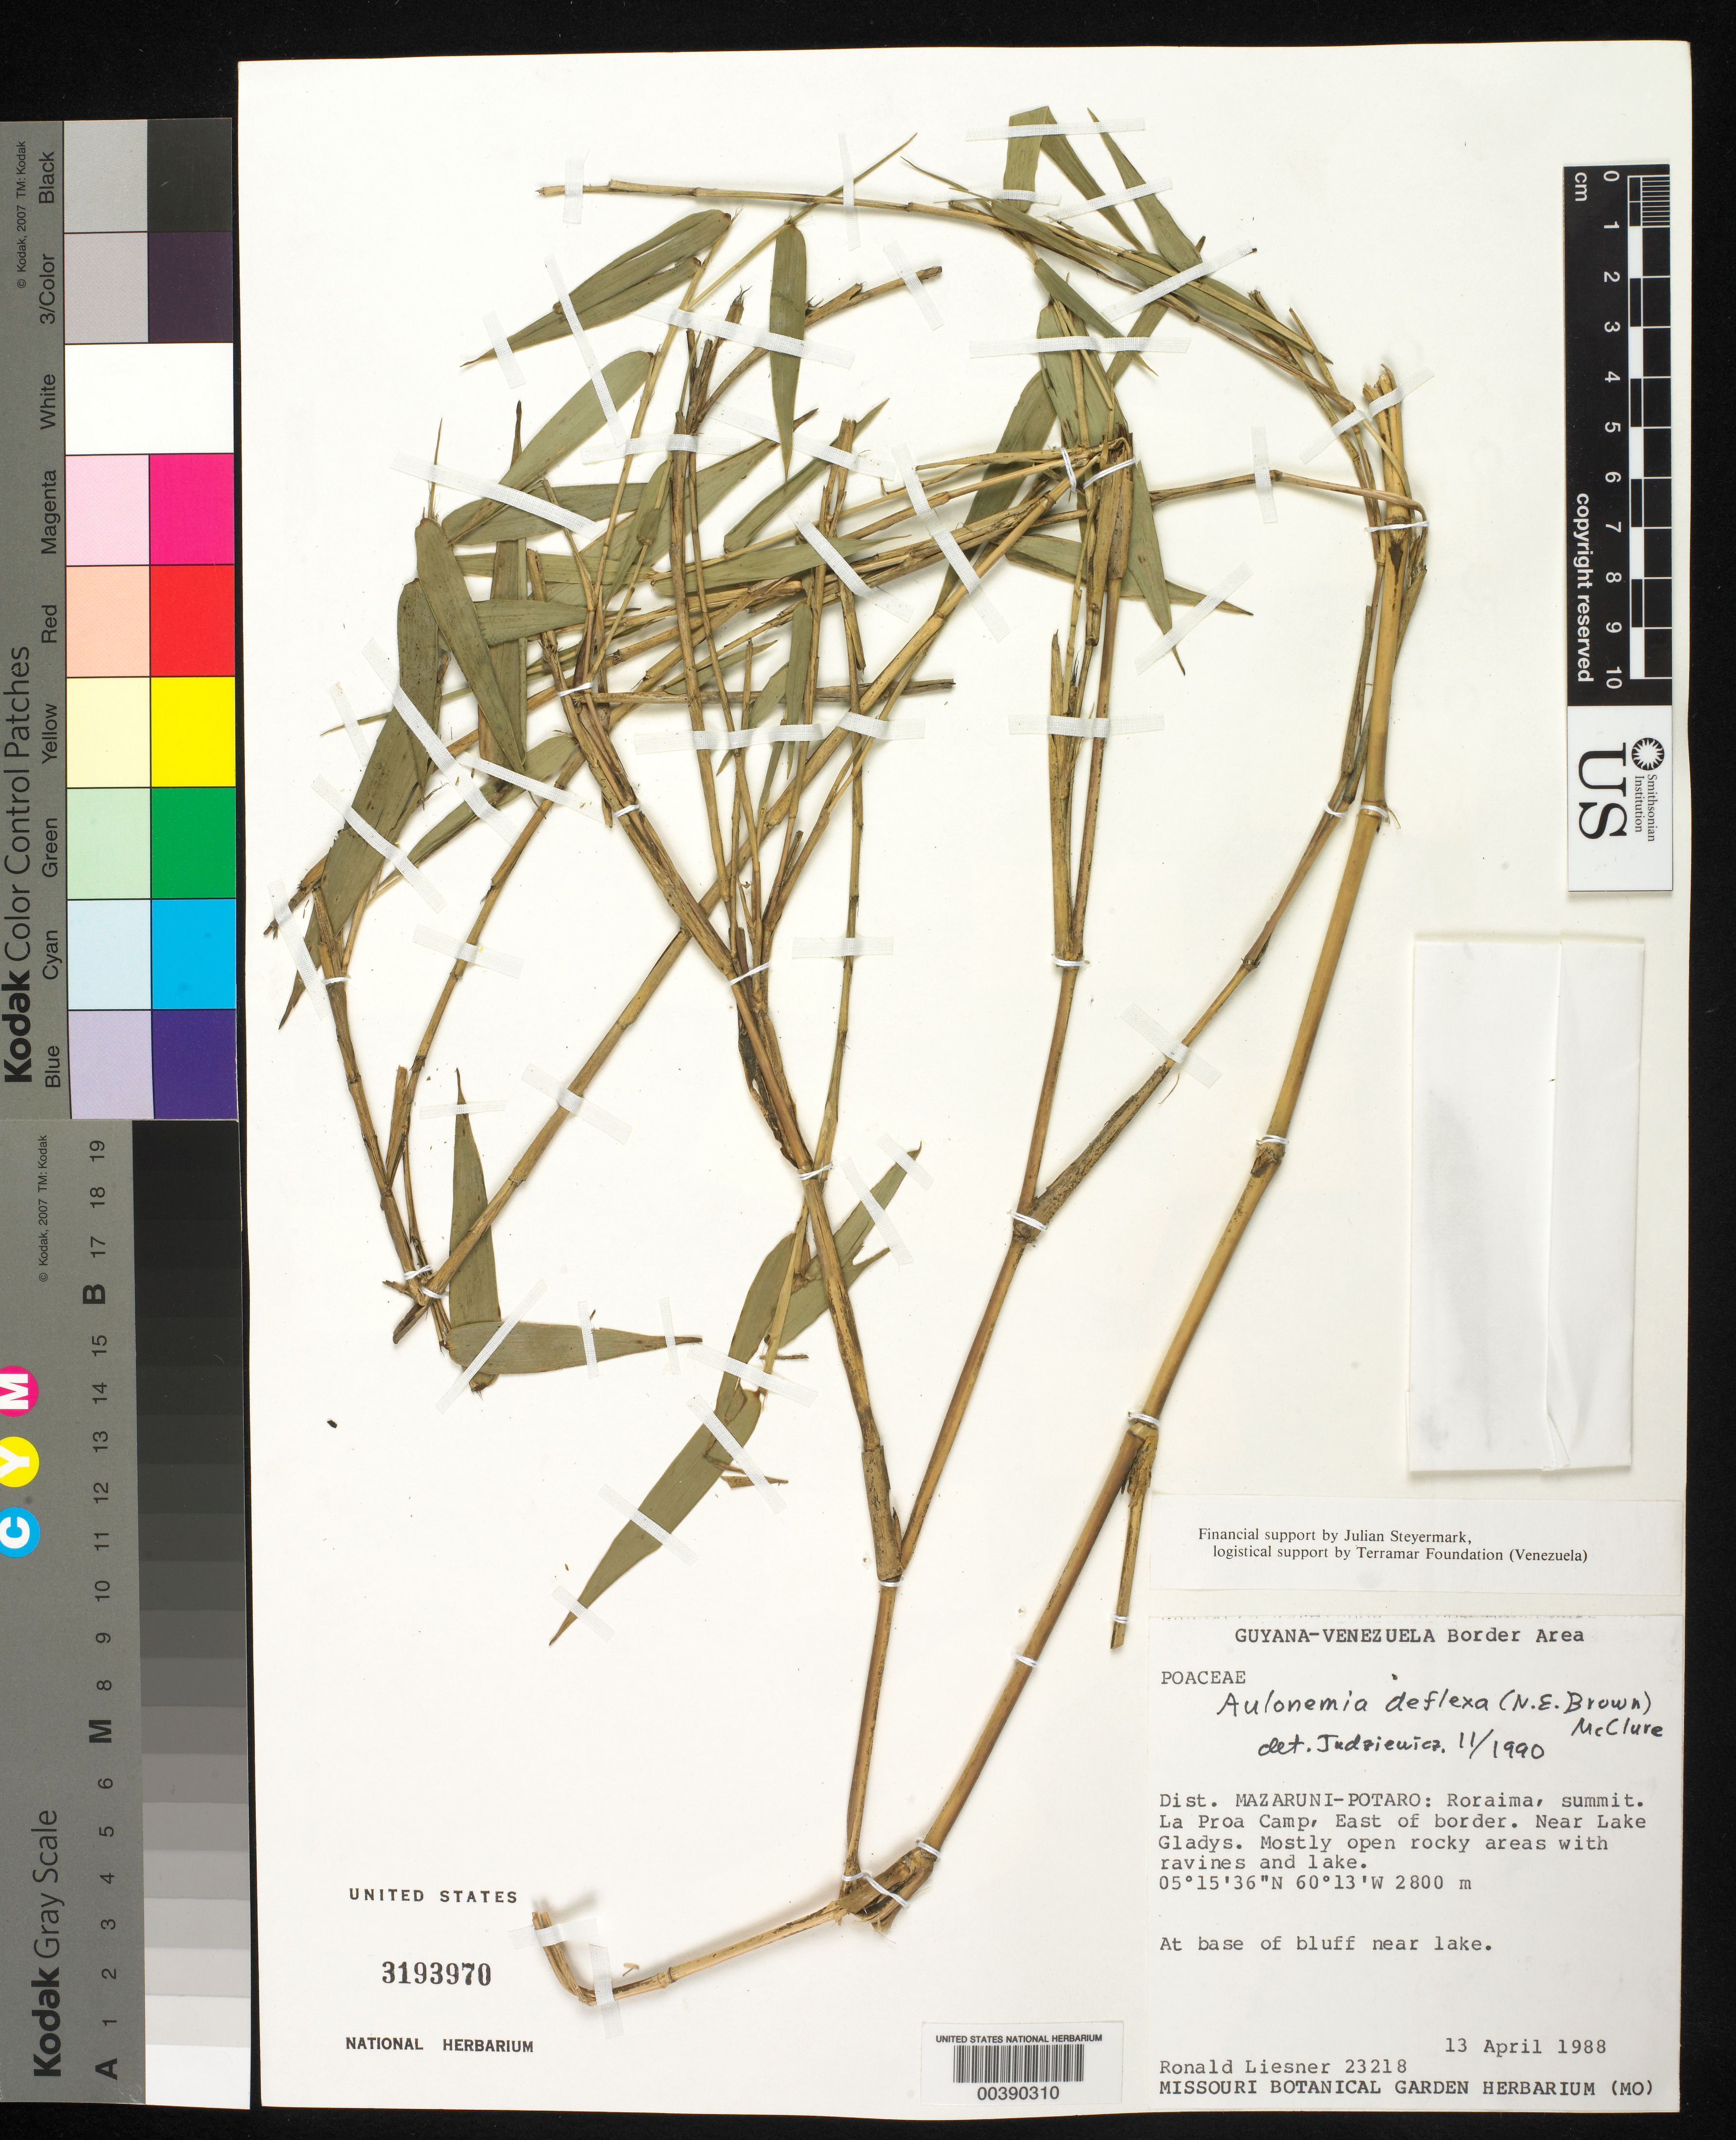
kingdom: Plantae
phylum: Tracheophyta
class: Liliopsida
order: Poales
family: Poaceae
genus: Aulonemia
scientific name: Aulonemia deflexa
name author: (N.E. Br.) McClure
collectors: R. L. Liesner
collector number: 23218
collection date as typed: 13 Apr 1988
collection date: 1988-04-13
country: Brazil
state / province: Roraima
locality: Summit; la proa camp, e of border; near lake gladys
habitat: Mostly open rocky areas with ravines and lakes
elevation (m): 2800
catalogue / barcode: US 3193970